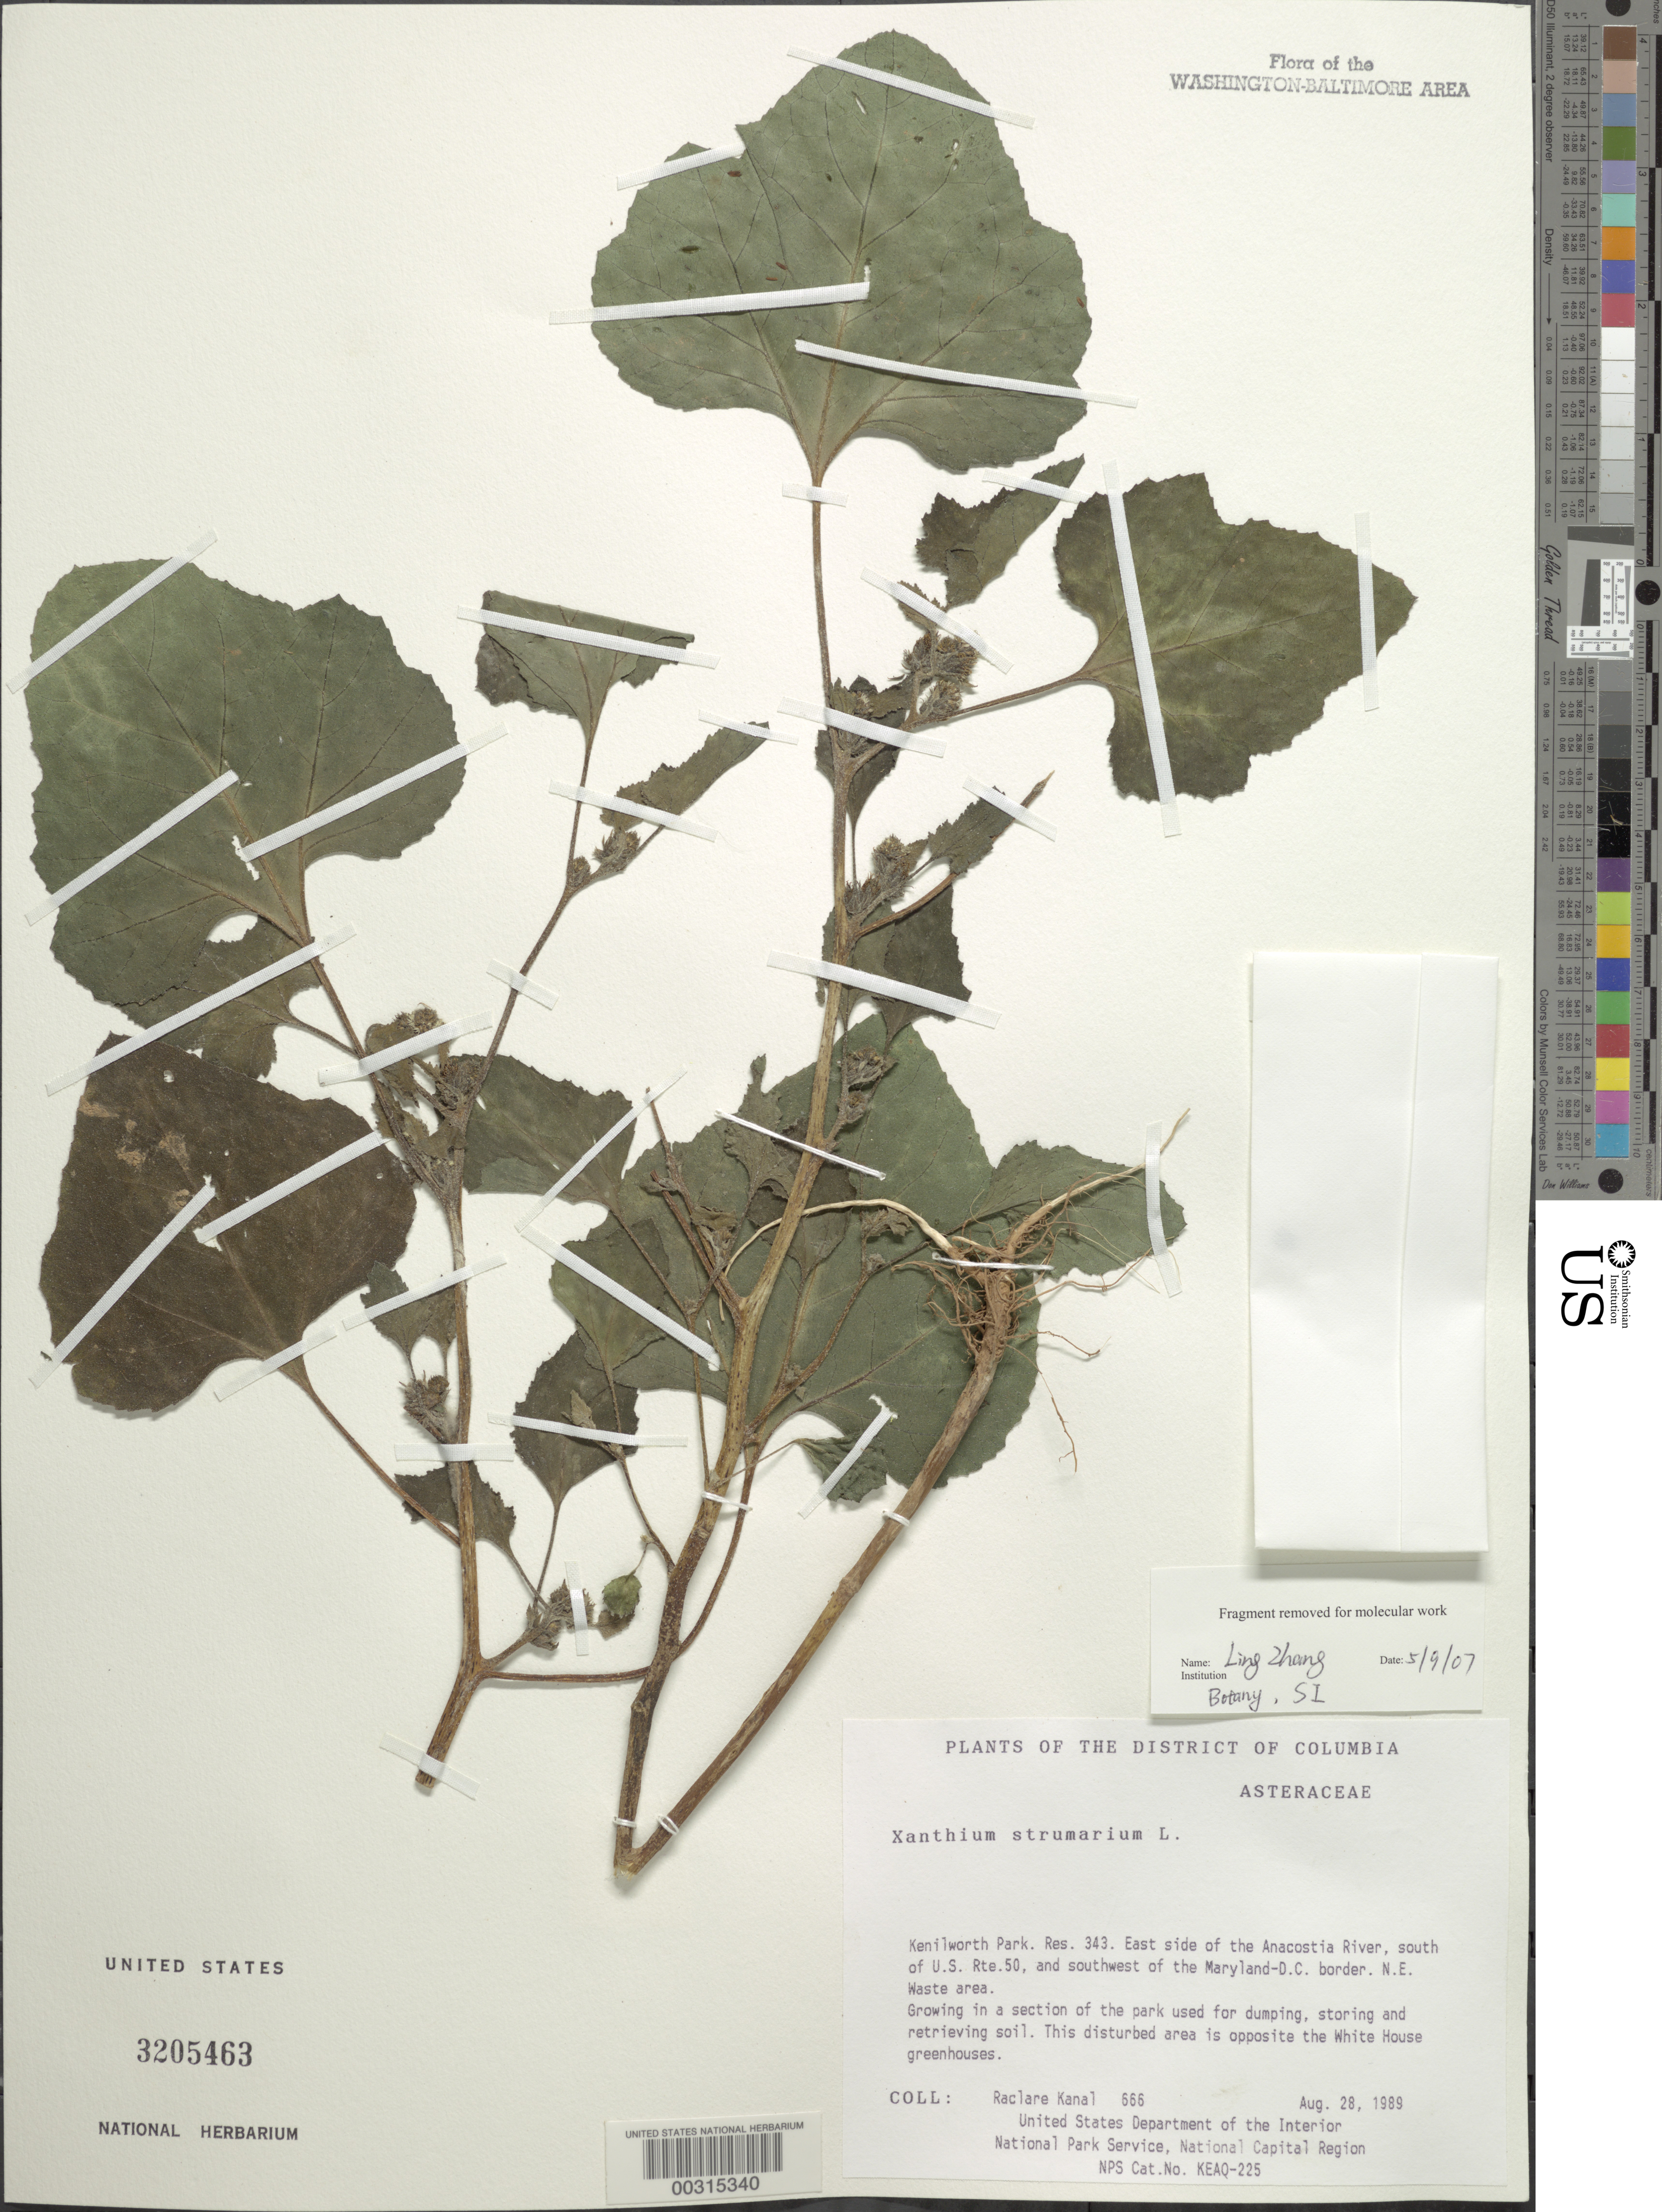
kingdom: Plantae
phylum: Tracheophyta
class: Magnoliopsida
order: Asterales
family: Asteraceae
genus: Xanthium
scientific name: Xanthium strumarium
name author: L.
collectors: R. Kanal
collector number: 666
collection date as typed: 28 Aug 1989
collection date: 1989-08-28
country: United States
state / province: District of Columbia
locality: Kenilworth Park, Res 343, E of Anacostia River, SW of MD-DC border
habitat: Waste area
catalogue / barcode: US 3205463